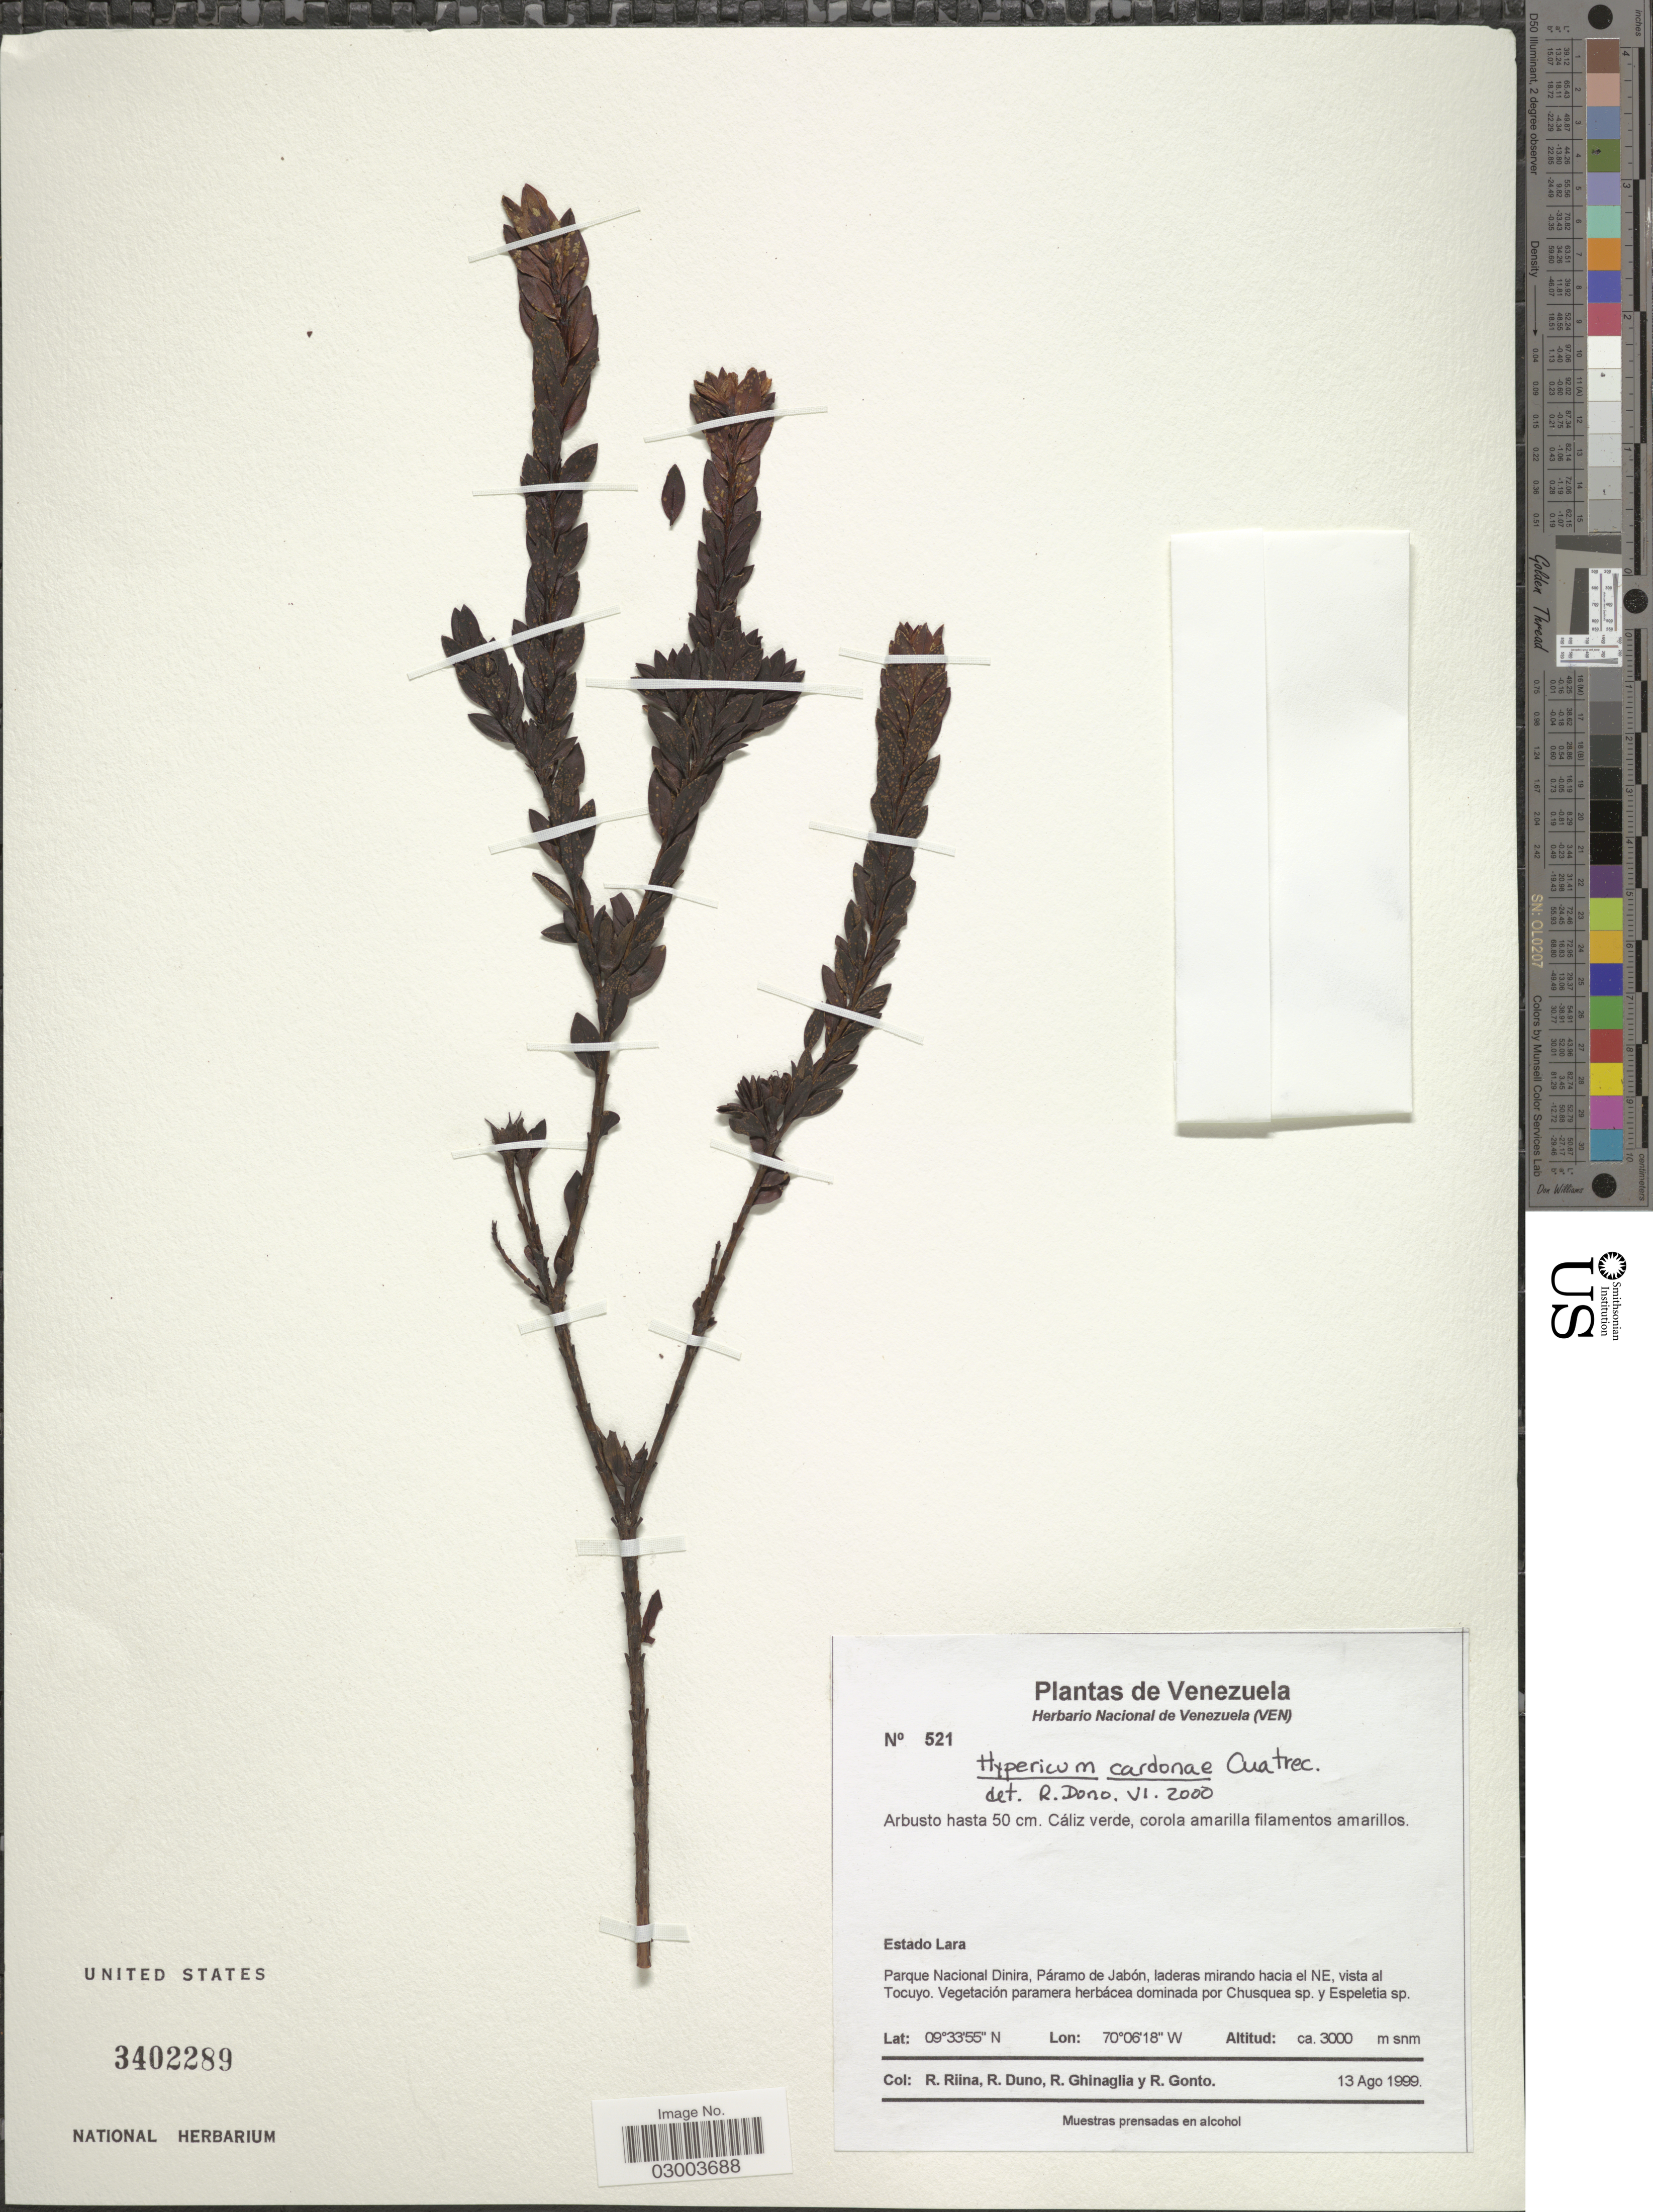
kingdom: Plantae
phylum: Tracheophyta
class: Magnoliopsida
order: Malpighiales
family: Hypericaceae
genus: Hypericum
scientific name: Hypericum cardonae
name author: Cuatrec.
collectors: R. Riina, R. Duno, R. Ghinaglia & R. Gonto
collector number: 521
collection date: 1999-08-13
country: Venezuela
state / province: Lara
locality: Parque Nacional Dinira, Páramo de Jabón, laderas mirando hacia el NE, vista al Tocuyo. Vegetación paramera herbácea dominada por Chusquea sp. y Espeletia sp.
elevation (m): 3000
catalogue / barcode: US 3402289